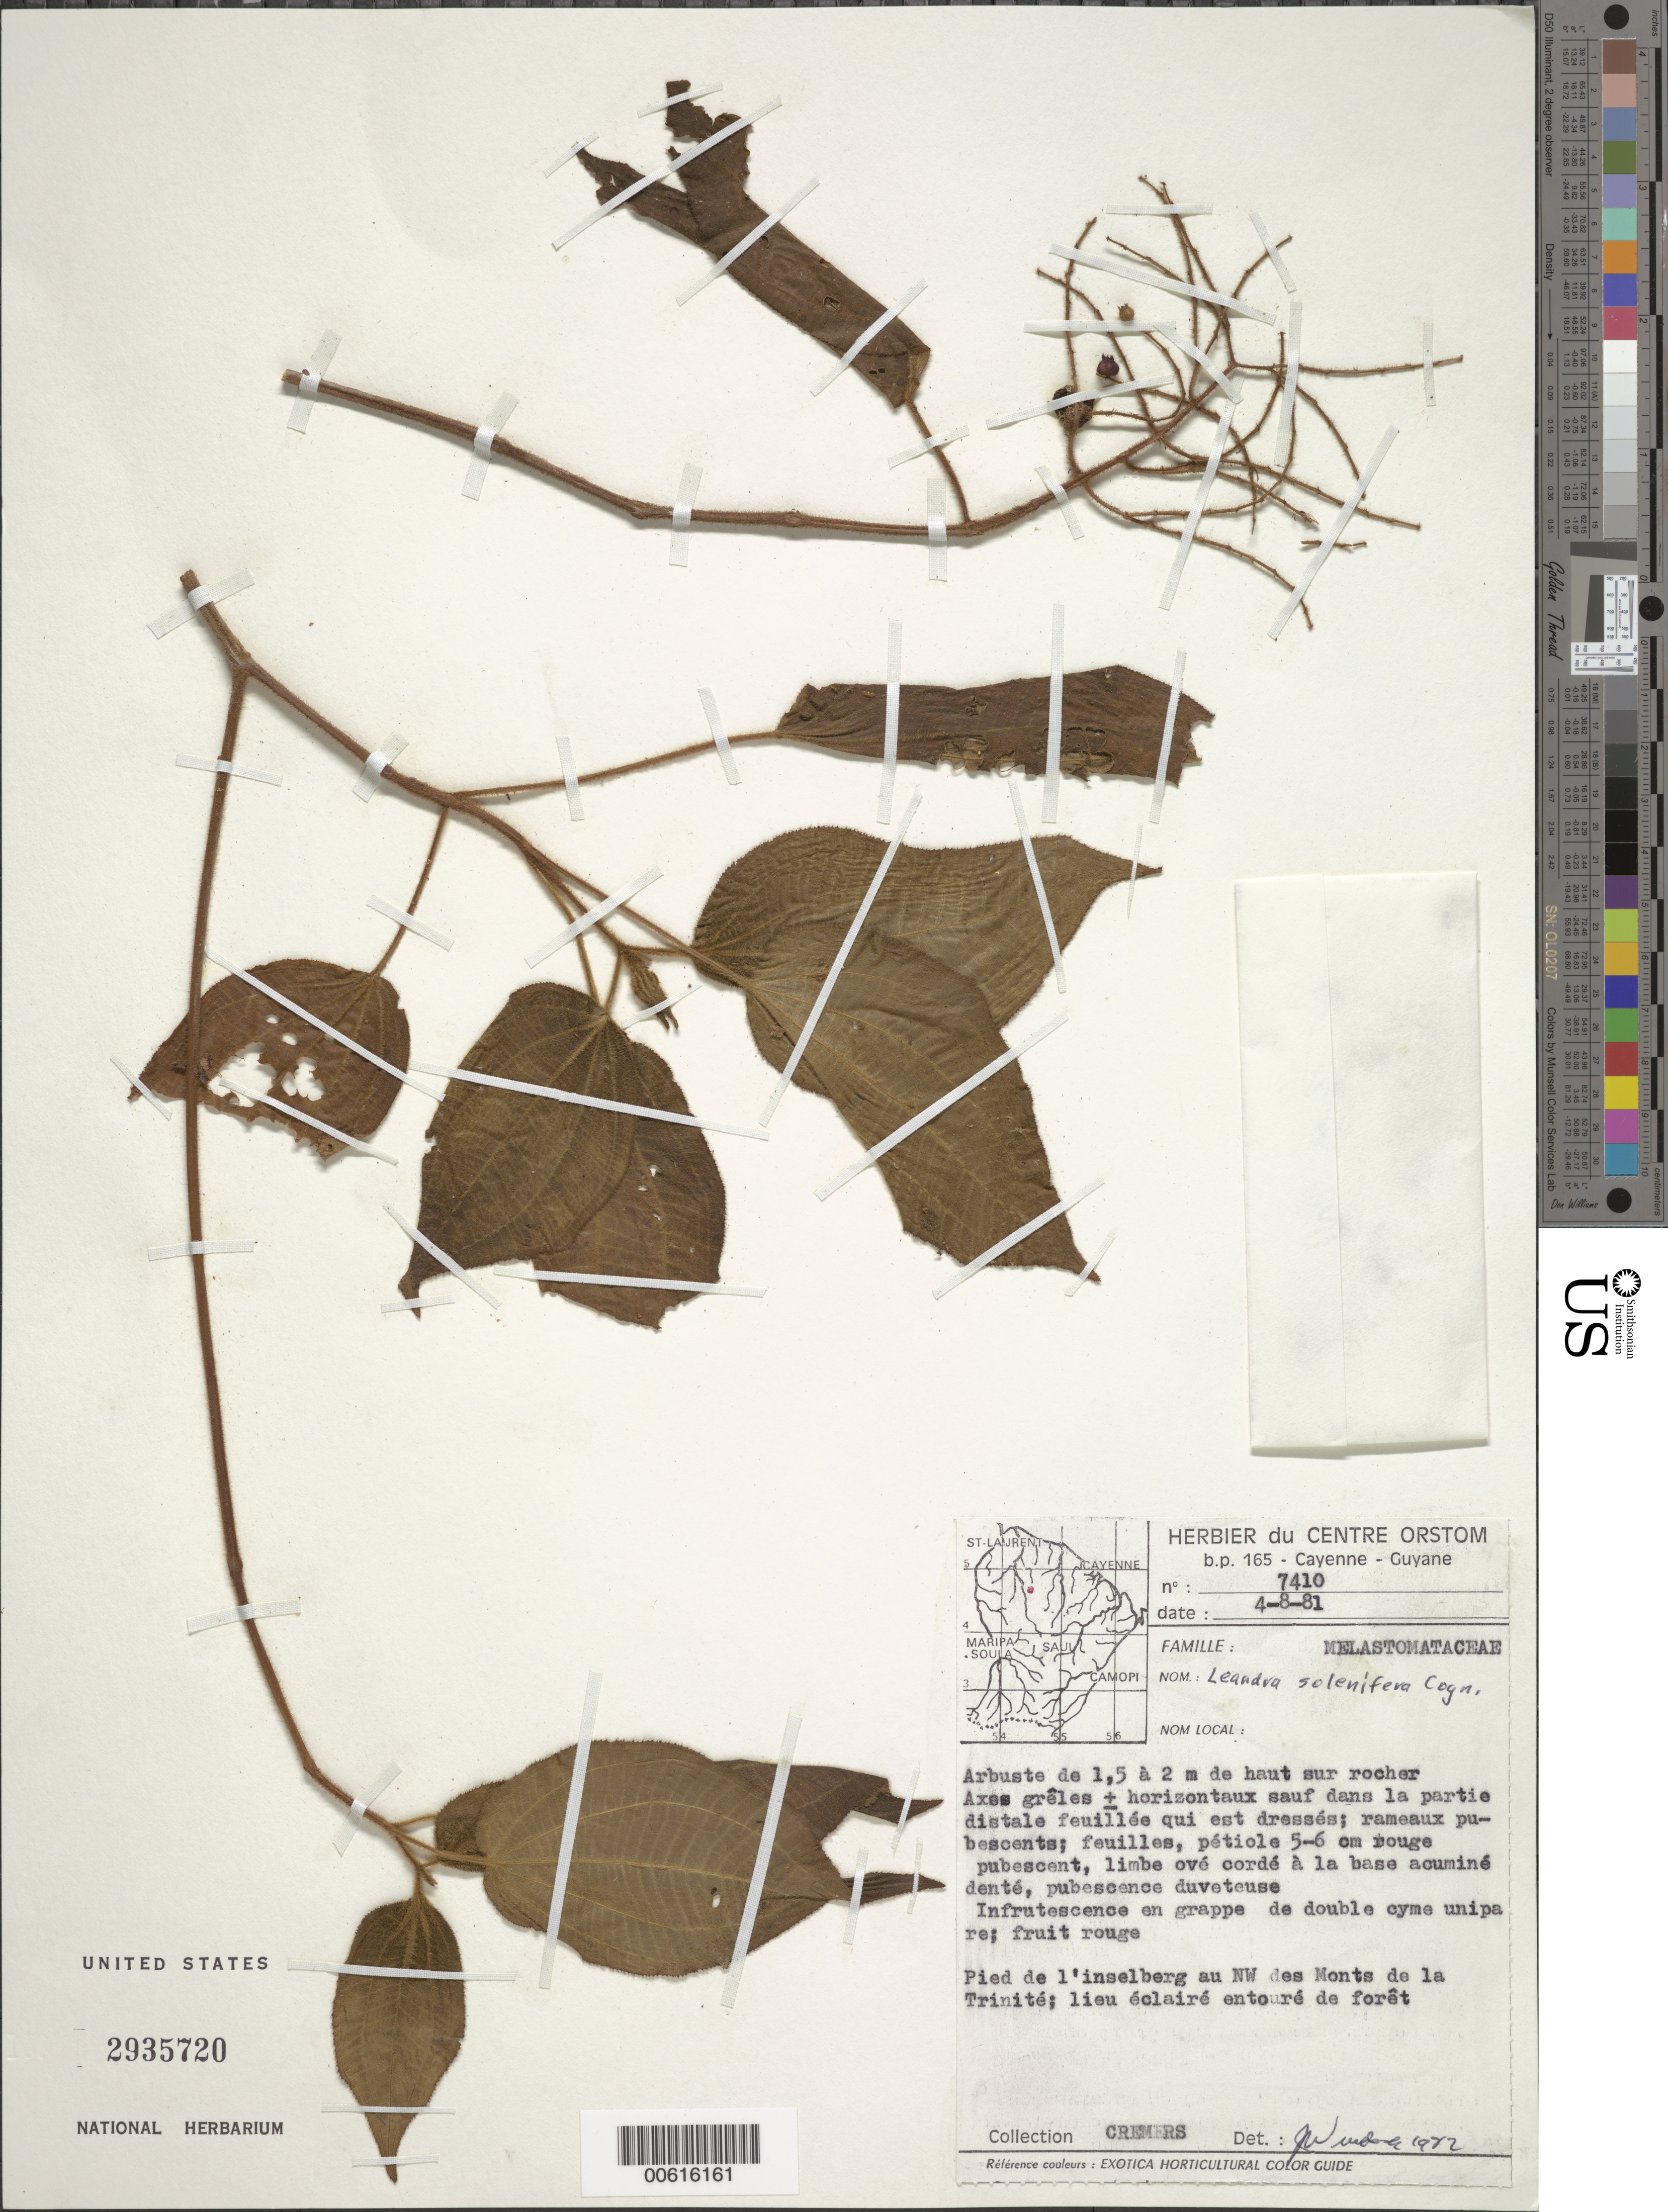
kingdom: Plantae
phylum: Tracheophyta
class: Magnoliopsida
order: Myrtales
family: Melastomataceae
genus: Leandra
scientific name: Leandra solenifera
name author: Cogn.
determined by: Wurdack, John J., (US), US (UNITED STATES)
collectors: G. Cremers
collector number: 7410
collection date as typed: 4-Aug-81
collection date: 1981-08-04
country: French Guiana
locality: Inselberg, NW de Monts de la Trinite, E of Mana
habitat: Lieu eclaire entoure de foret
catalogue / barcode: US 2935720